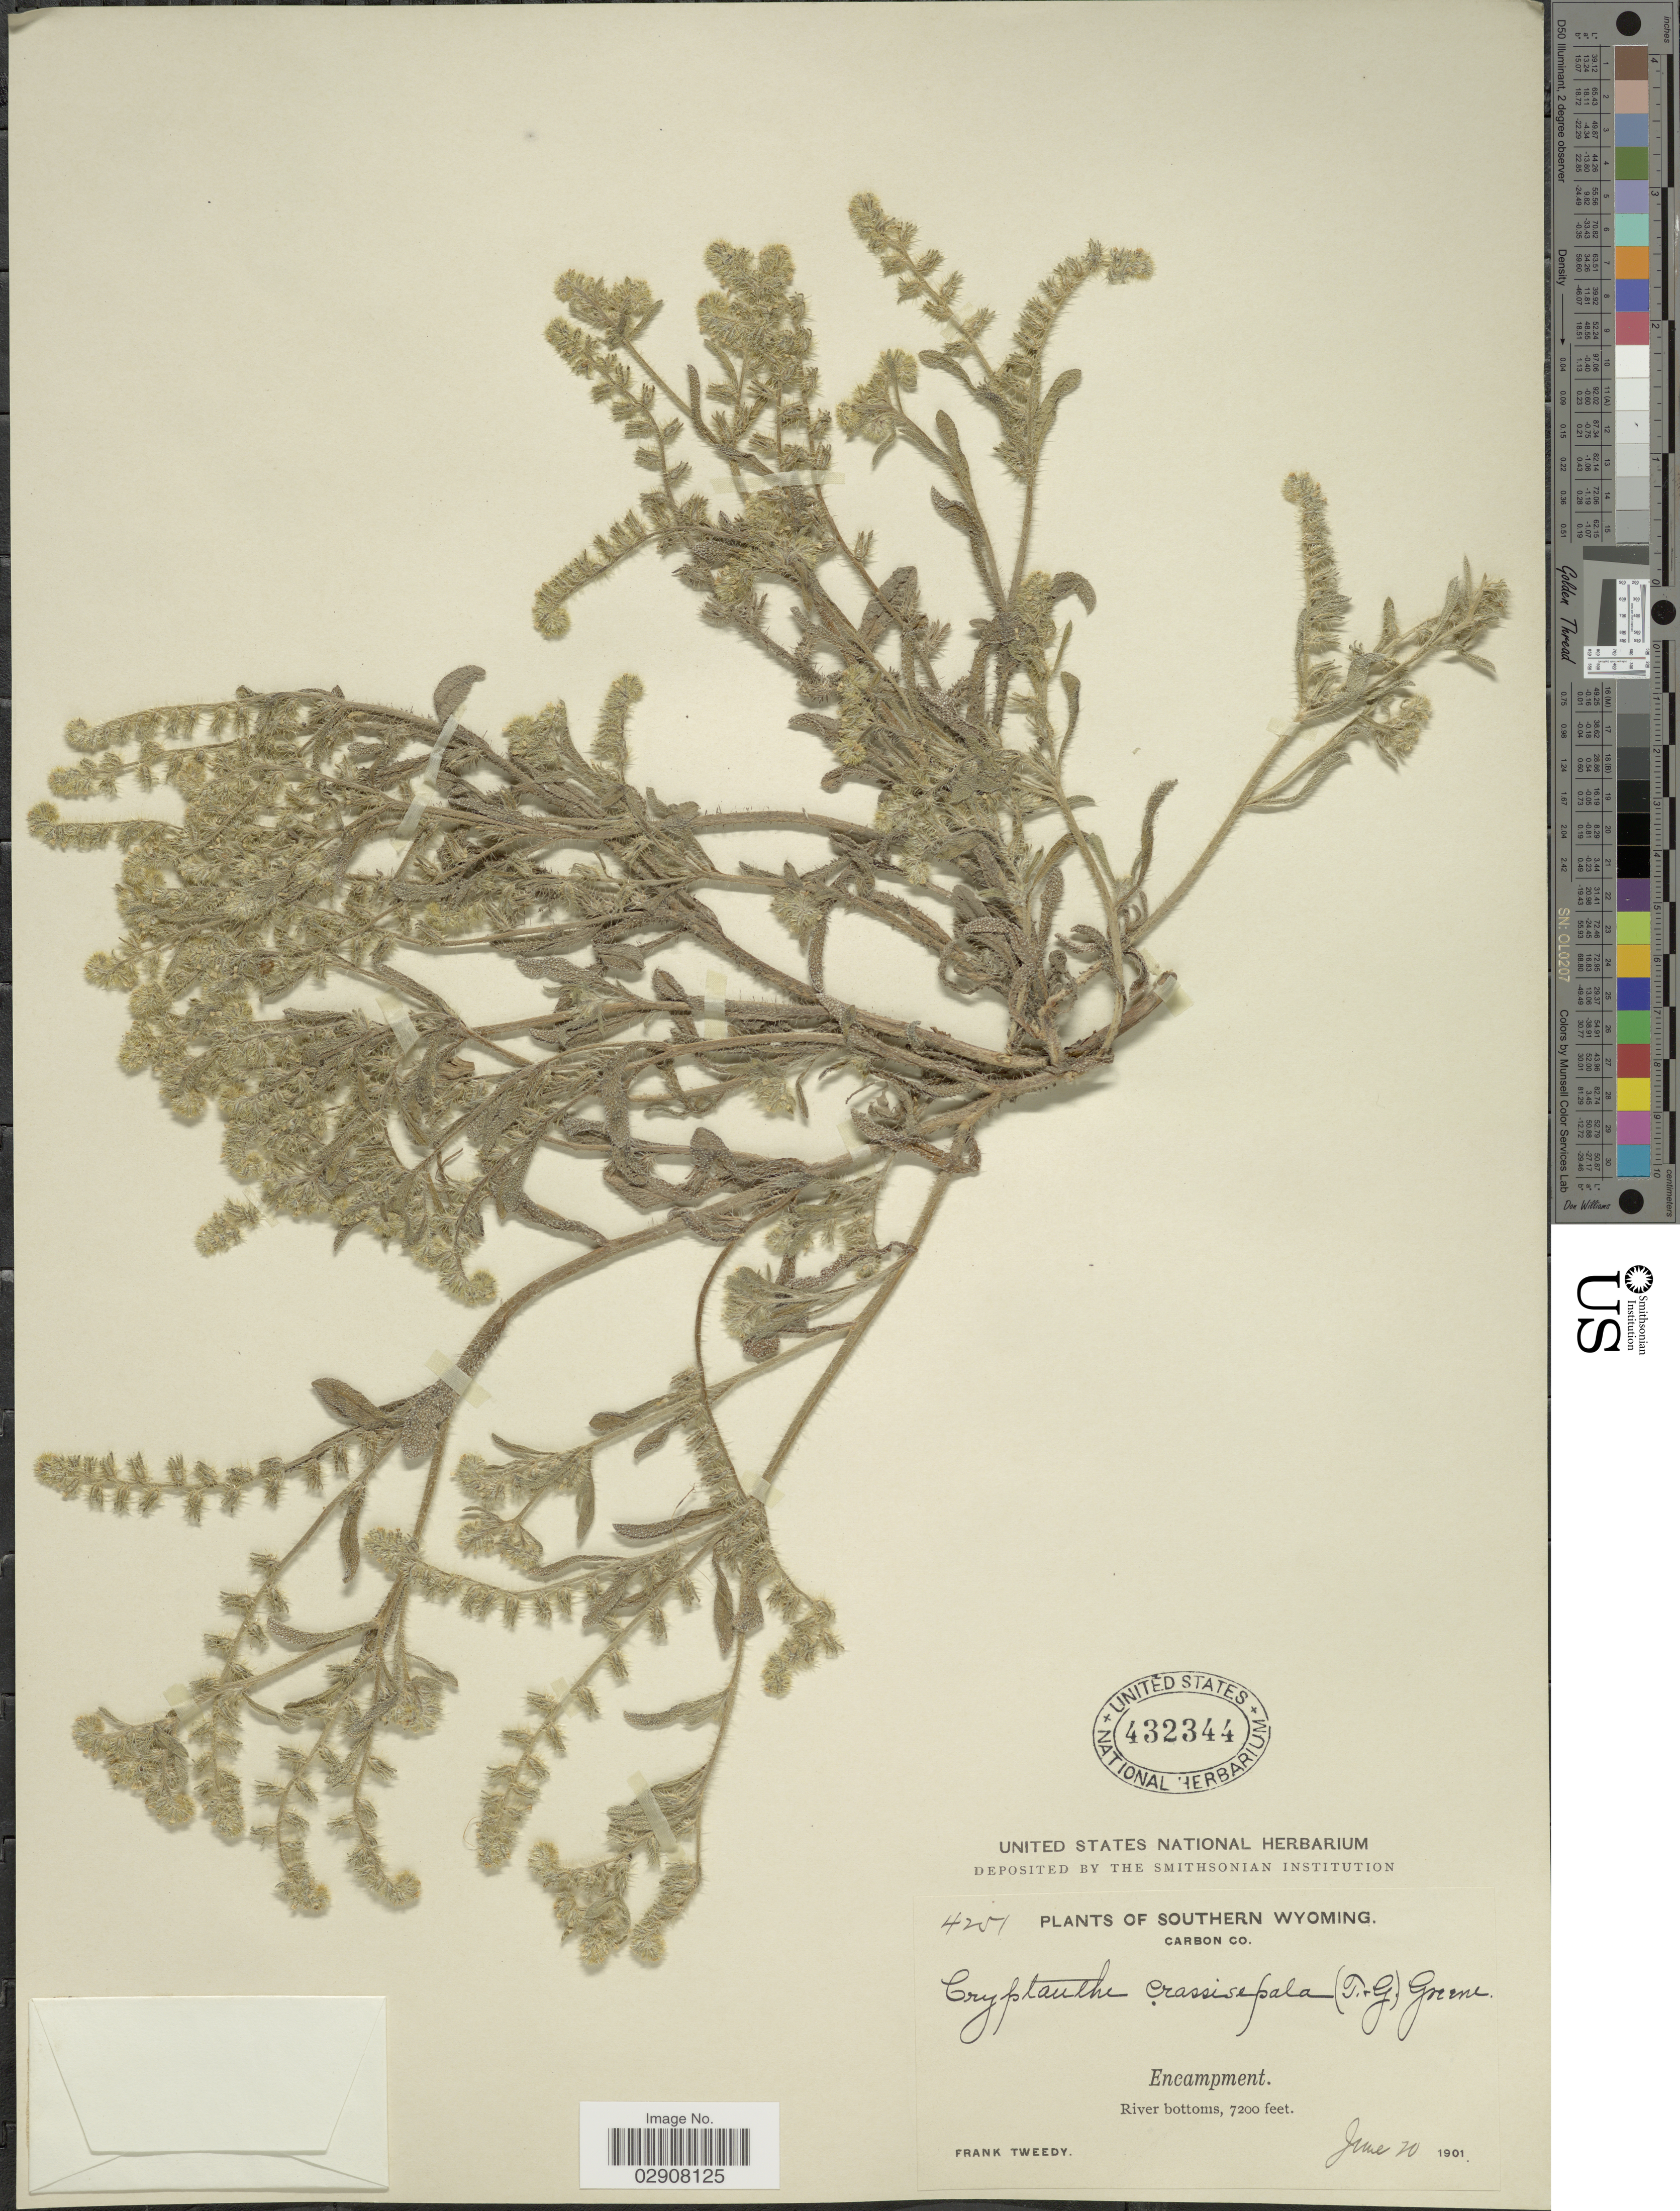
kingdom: Plantae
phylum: Tracheophyta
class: Magnoliopsida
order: Boraginales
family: Boraginaceae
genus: Cryptantha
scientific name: Cryptantha minima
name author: Rydb.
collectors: F. Tweedy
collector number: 4251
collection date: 1901-06-20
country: United States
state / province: Wyoming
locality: Southern Wyoming, Carbon Co., Encampment, River bottoms.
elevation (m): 2195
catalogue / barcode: US 432344